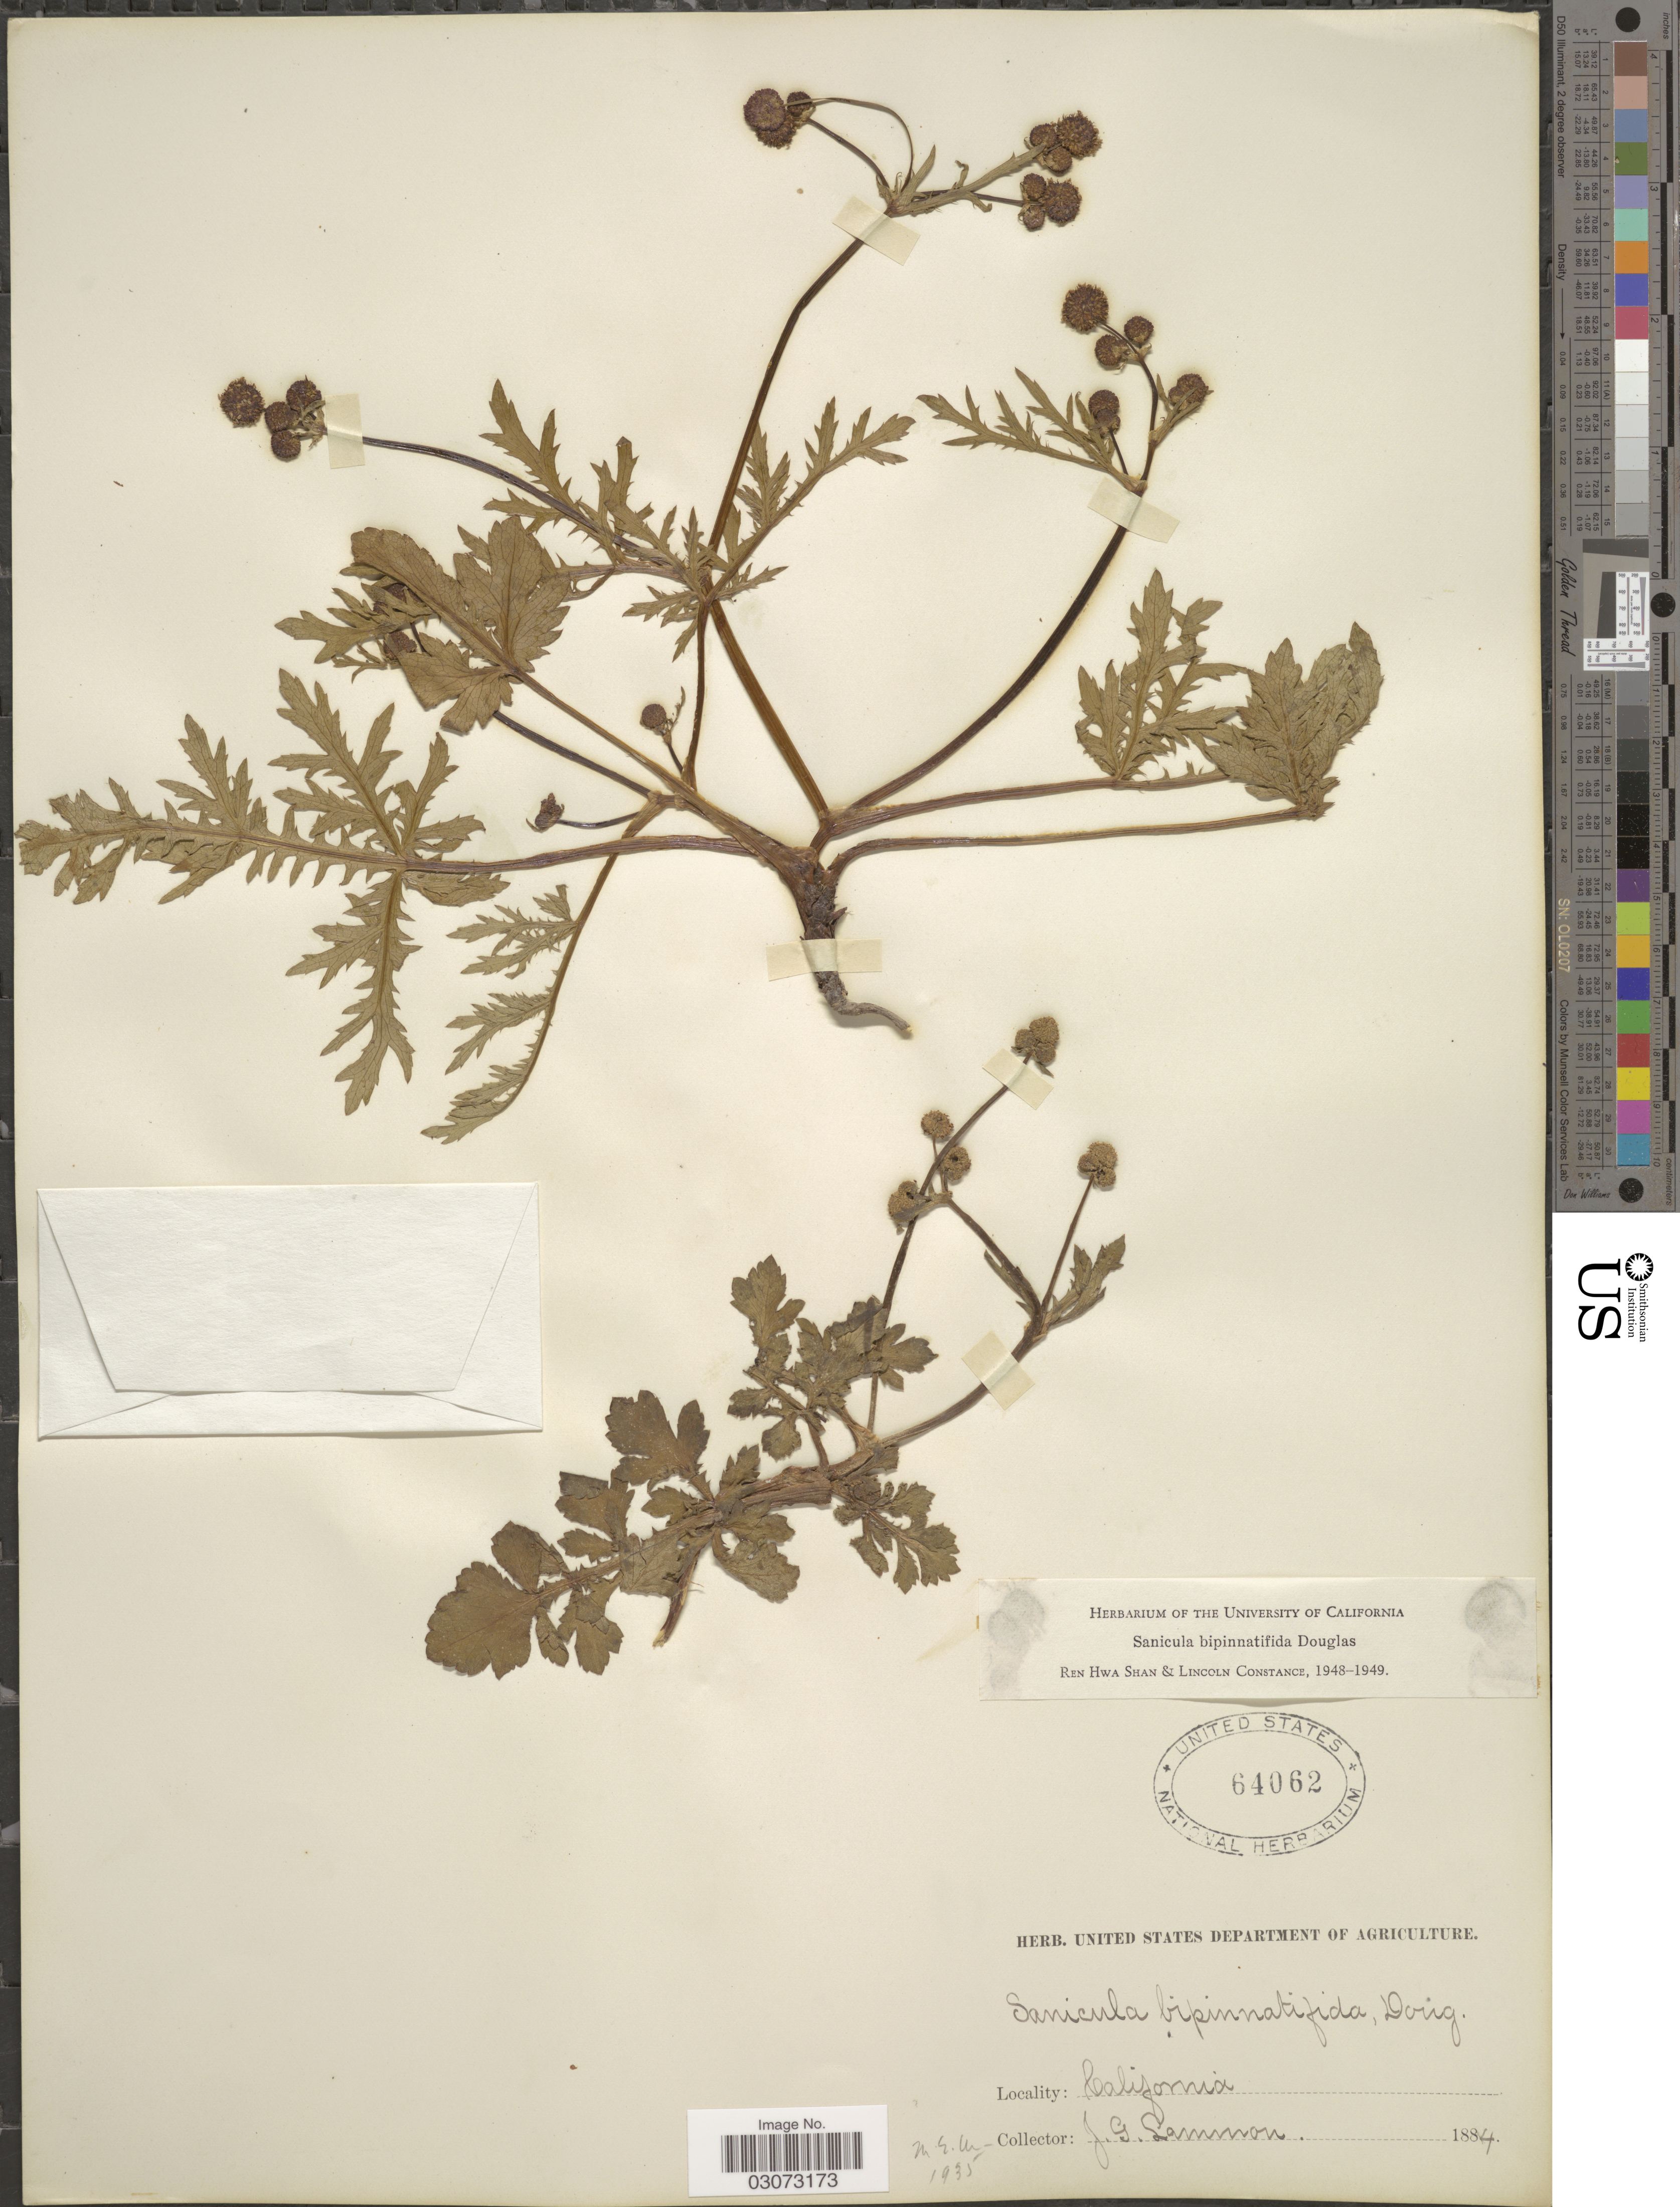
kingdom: Plantae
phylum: Tracheophyta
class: Magnoliopsida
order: Apiales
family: Apiaceae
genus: Sanicula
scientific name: Sanicula bipinnatifida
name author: Douglas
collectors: J. Lemmon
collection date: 1884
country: United States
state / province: California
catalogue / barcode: US 64062